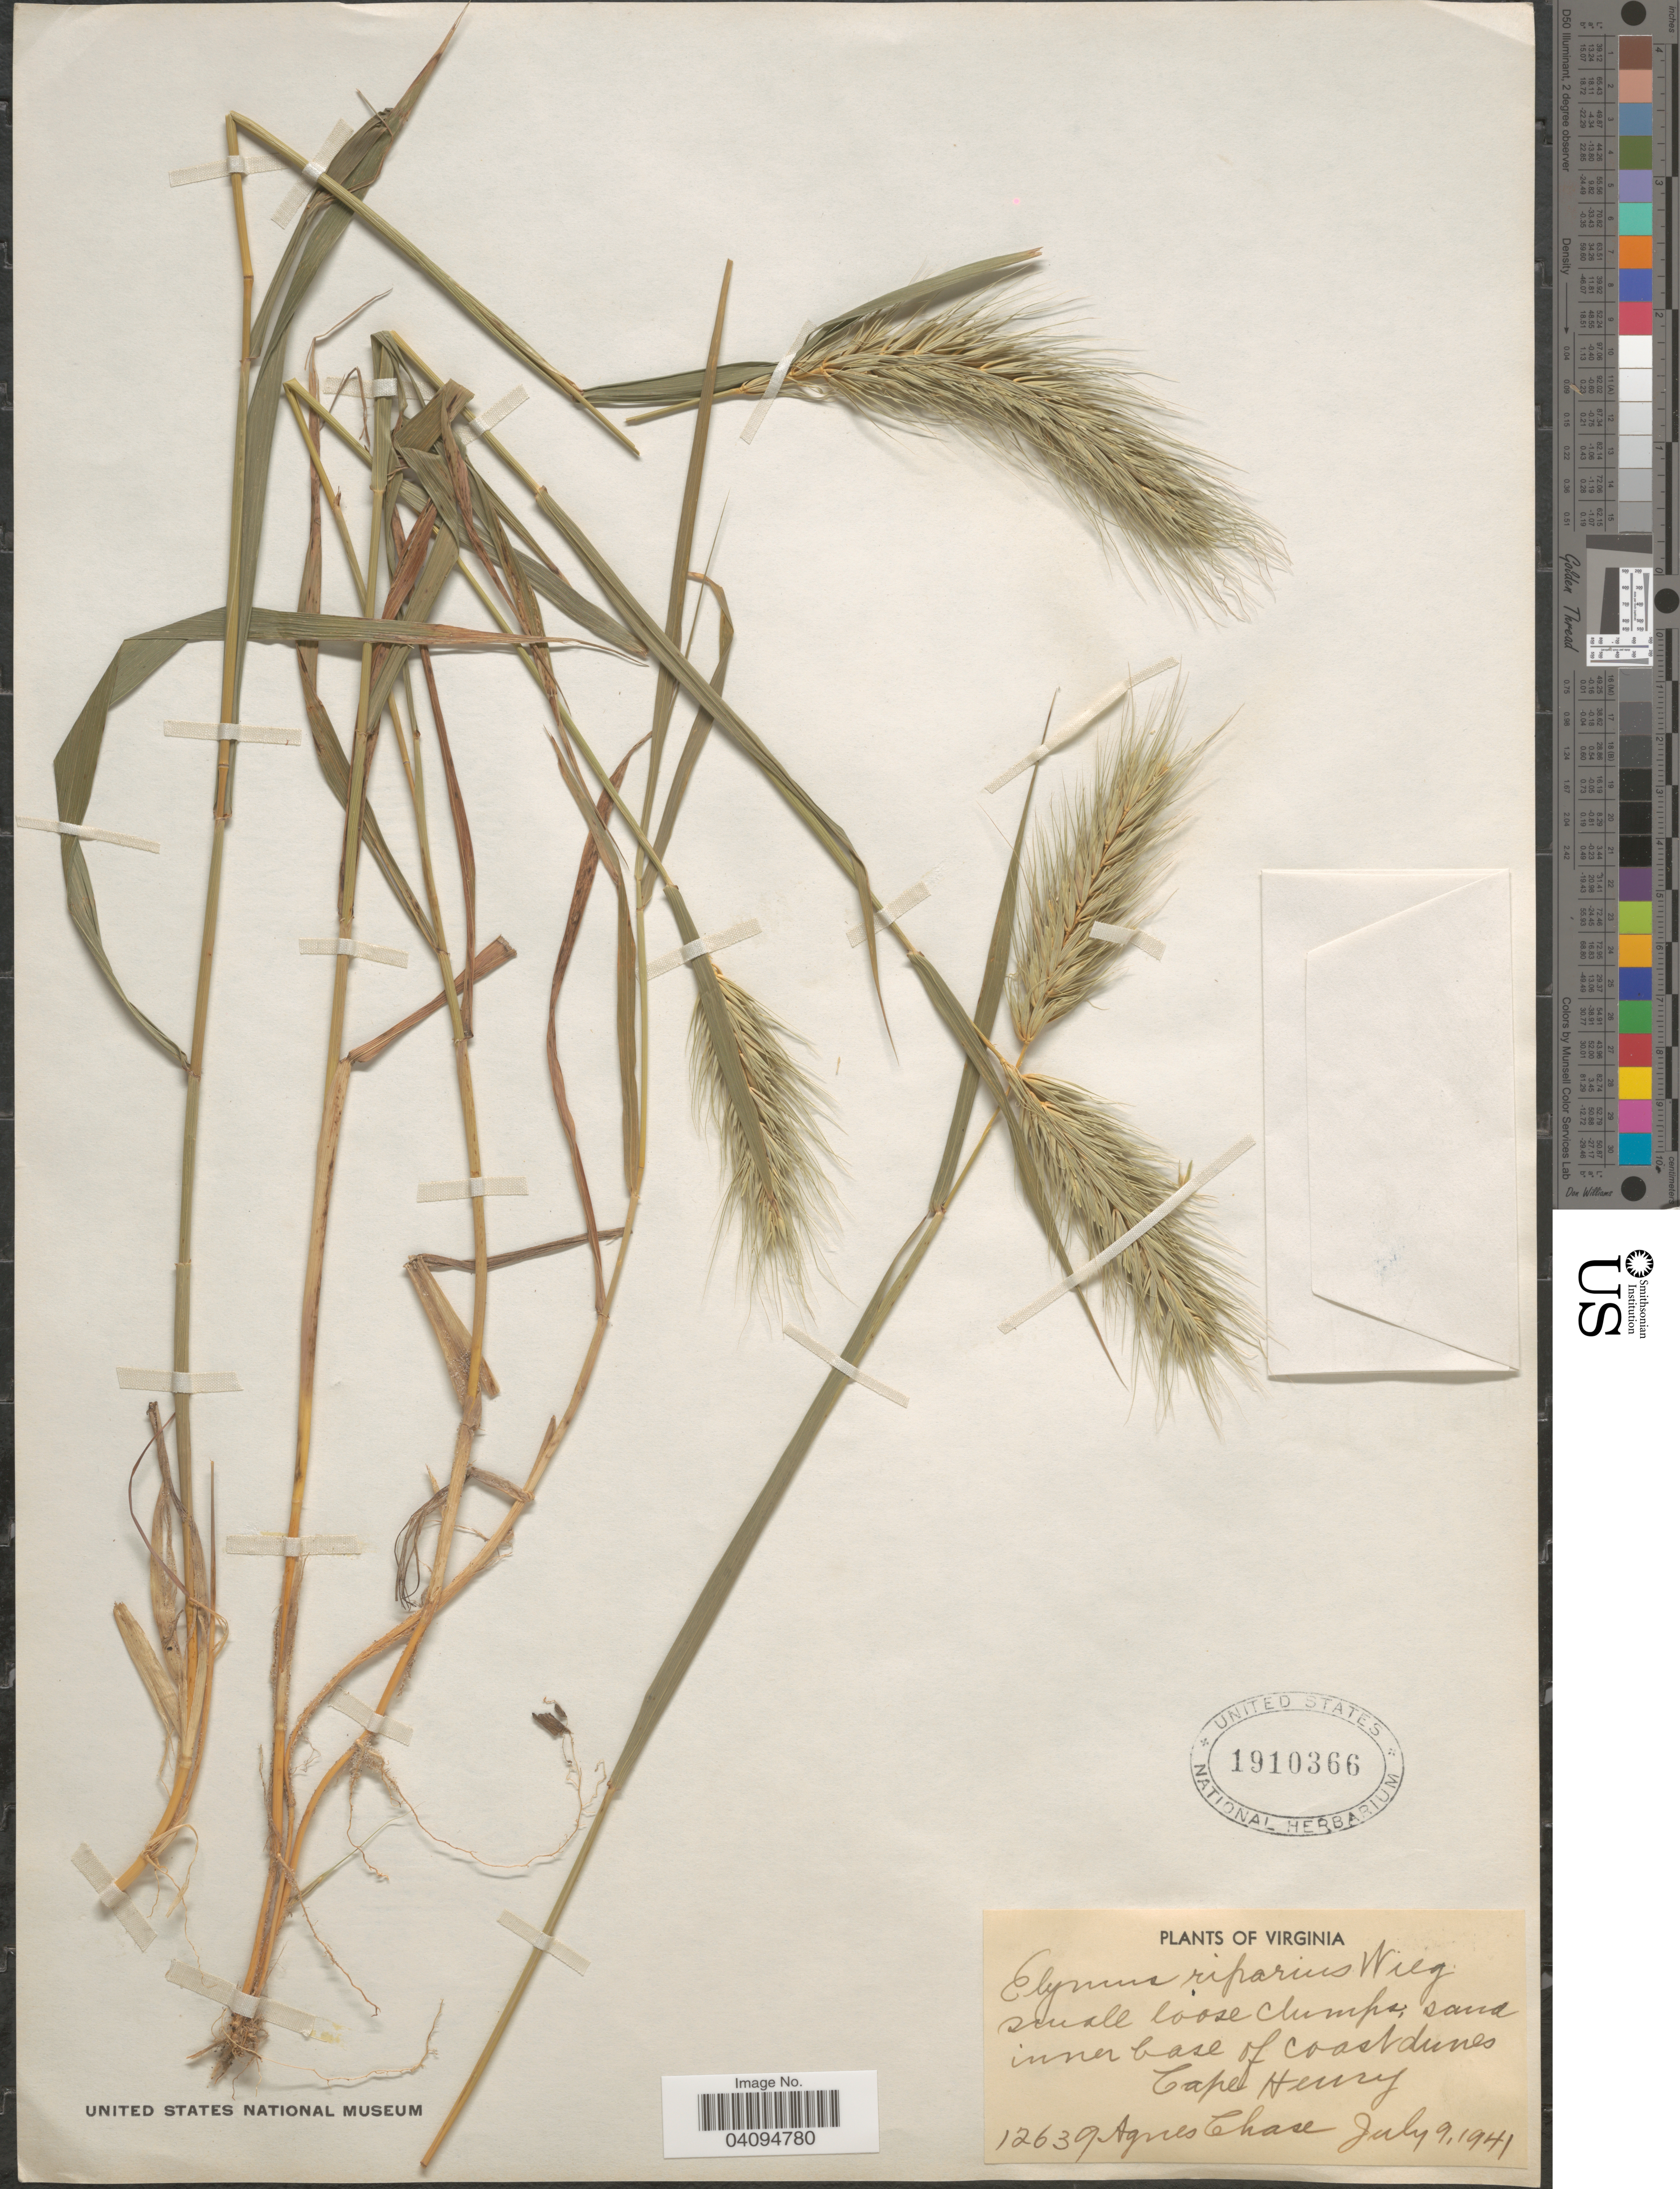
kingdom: Plantae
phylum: Tracheophyta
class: Liliopsida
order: Poales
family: Poaceae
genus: Elymus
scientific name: Elymus riparius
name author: Wiegand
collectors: A. Chase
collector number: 12639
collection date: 1941-07-09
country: United States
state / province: Virginia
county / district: City of Virginia Beach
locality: Small loose clumps; sand inner base of coast dunes Cape Henry.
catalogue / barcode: US 1910366